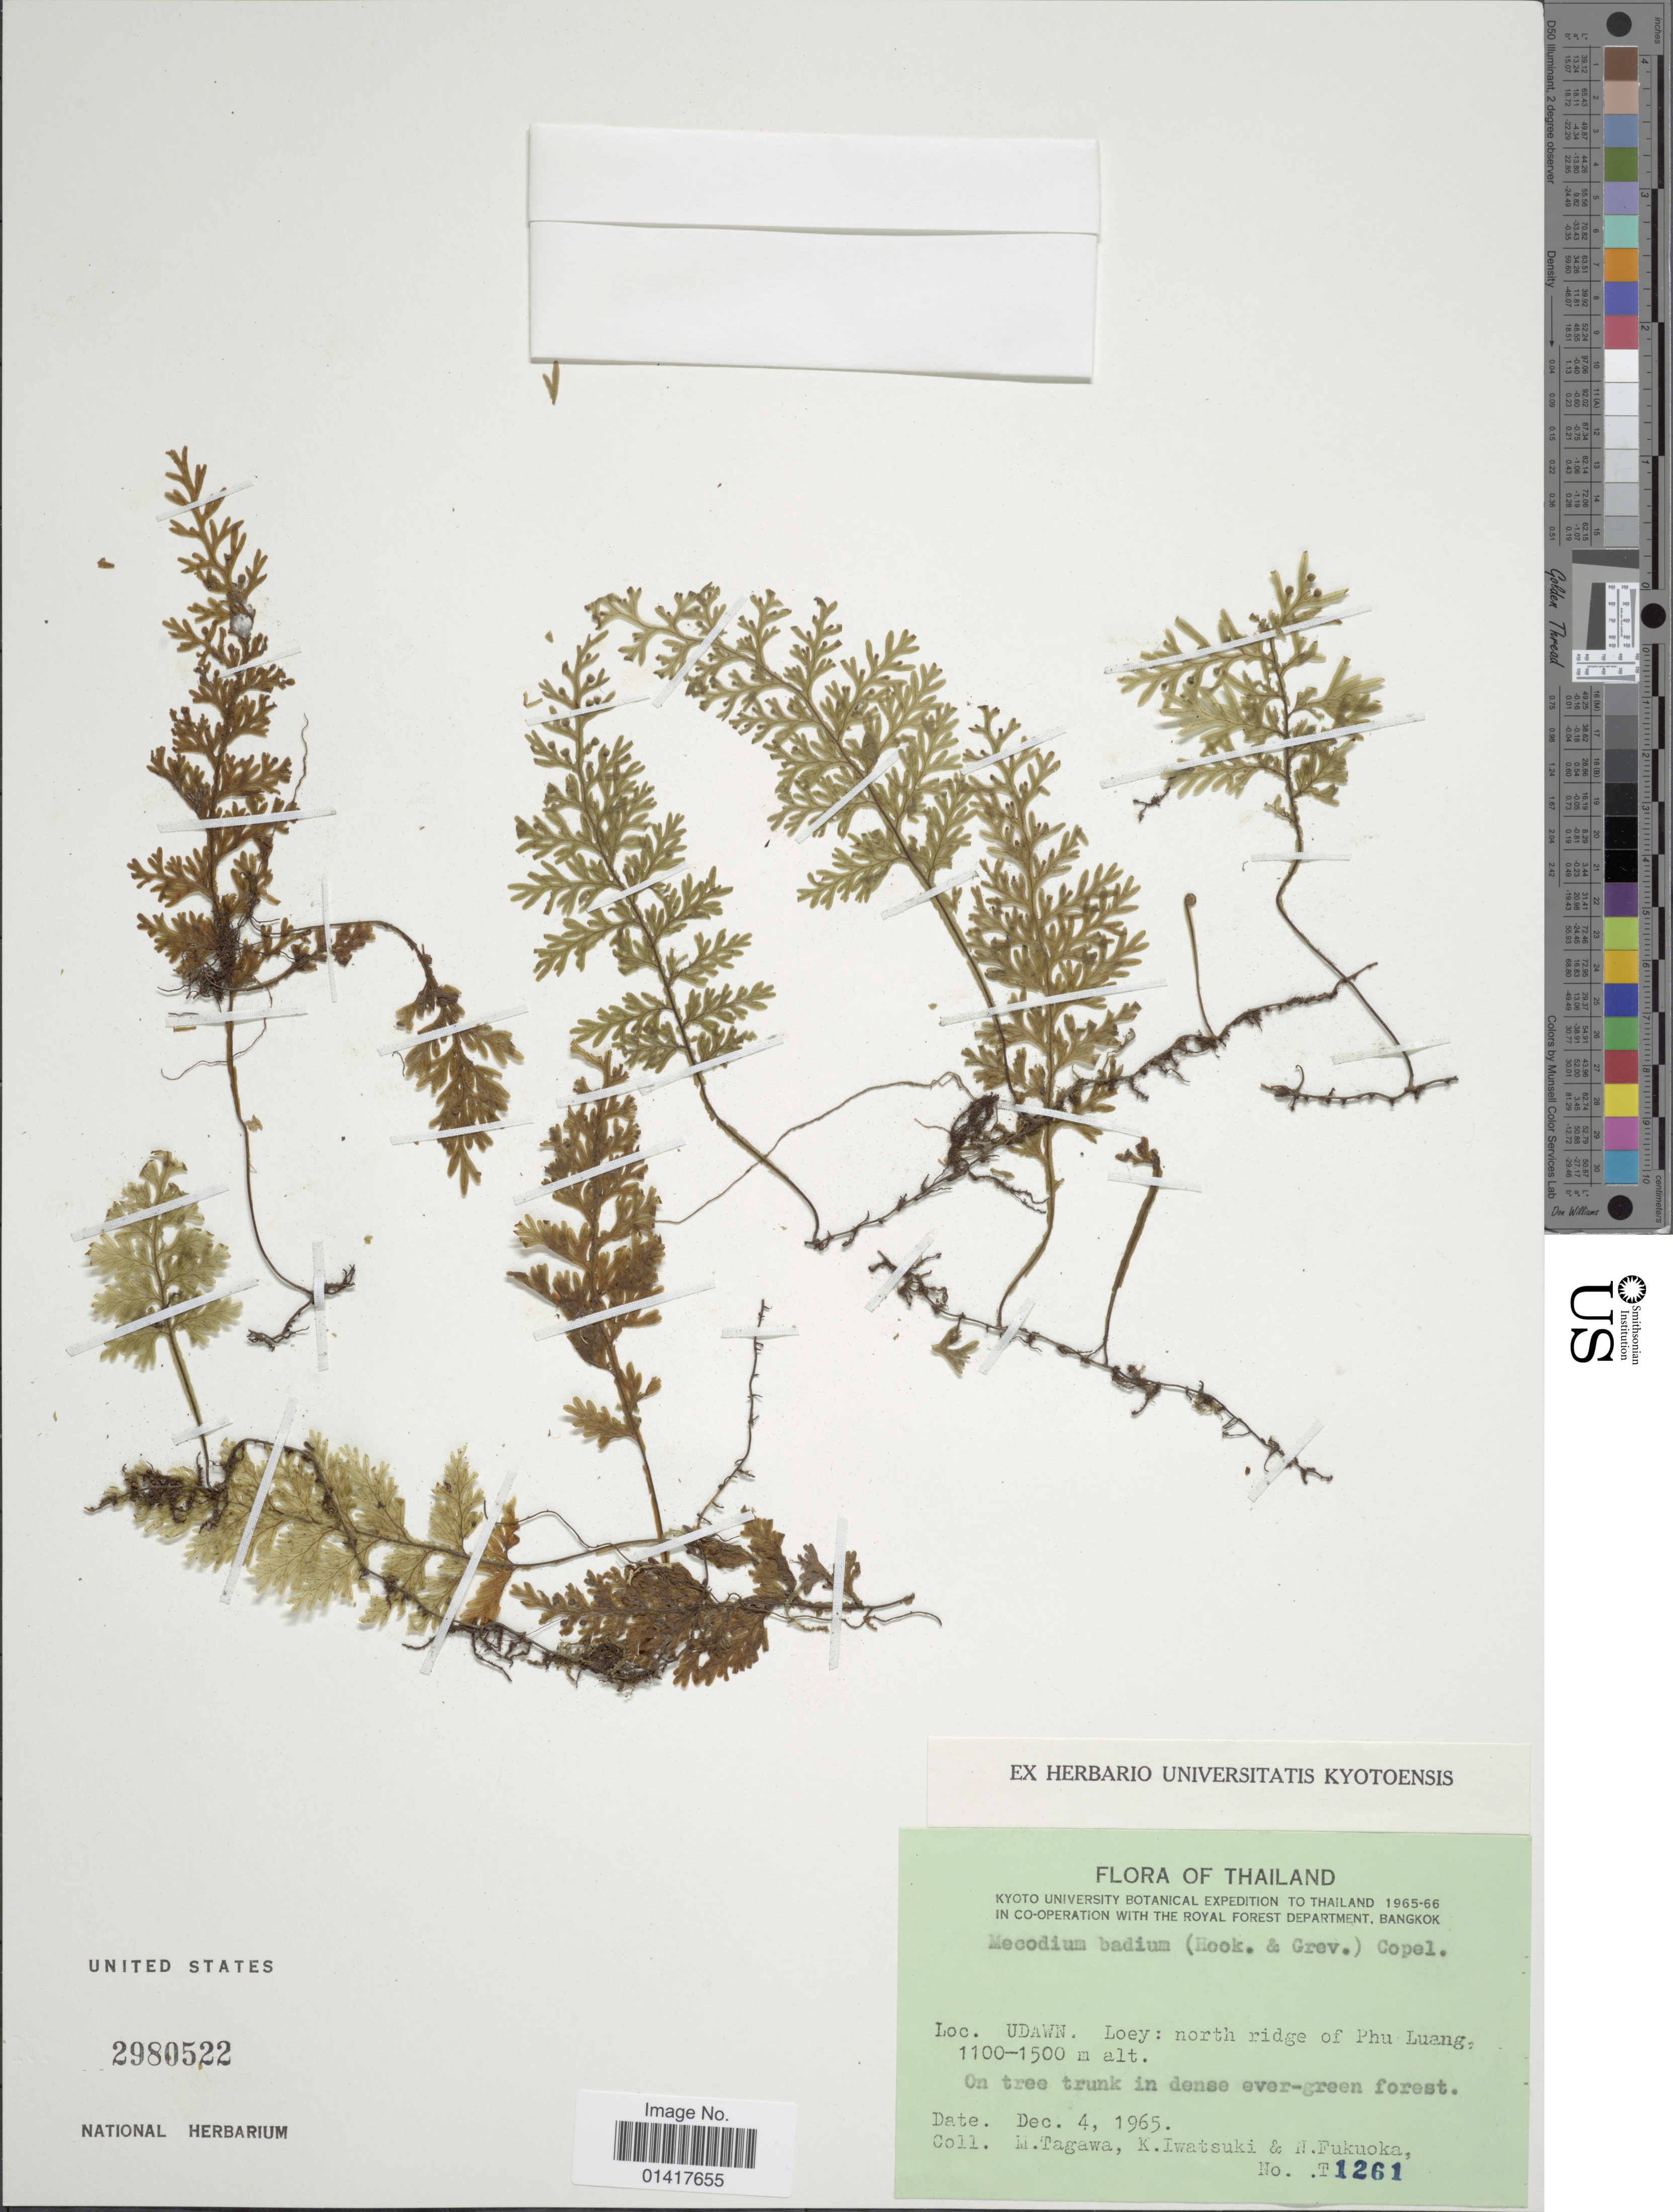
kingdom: Plantae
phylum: Tracheophyta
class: Polypodiopsida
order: Hymenophyllales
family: Hymenophyllaceae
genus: Hymenophyllum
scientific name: Hymenophyllum badium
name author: Hook. & Grev.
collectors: M. Tagawa, K. Iwatsuki & N. Fukuoka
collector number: T 1261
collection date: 1965-12-04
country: Thailand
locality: Udawn. Loey: north ridge of Phu Luang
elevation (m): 1100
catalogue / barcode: US 2980522